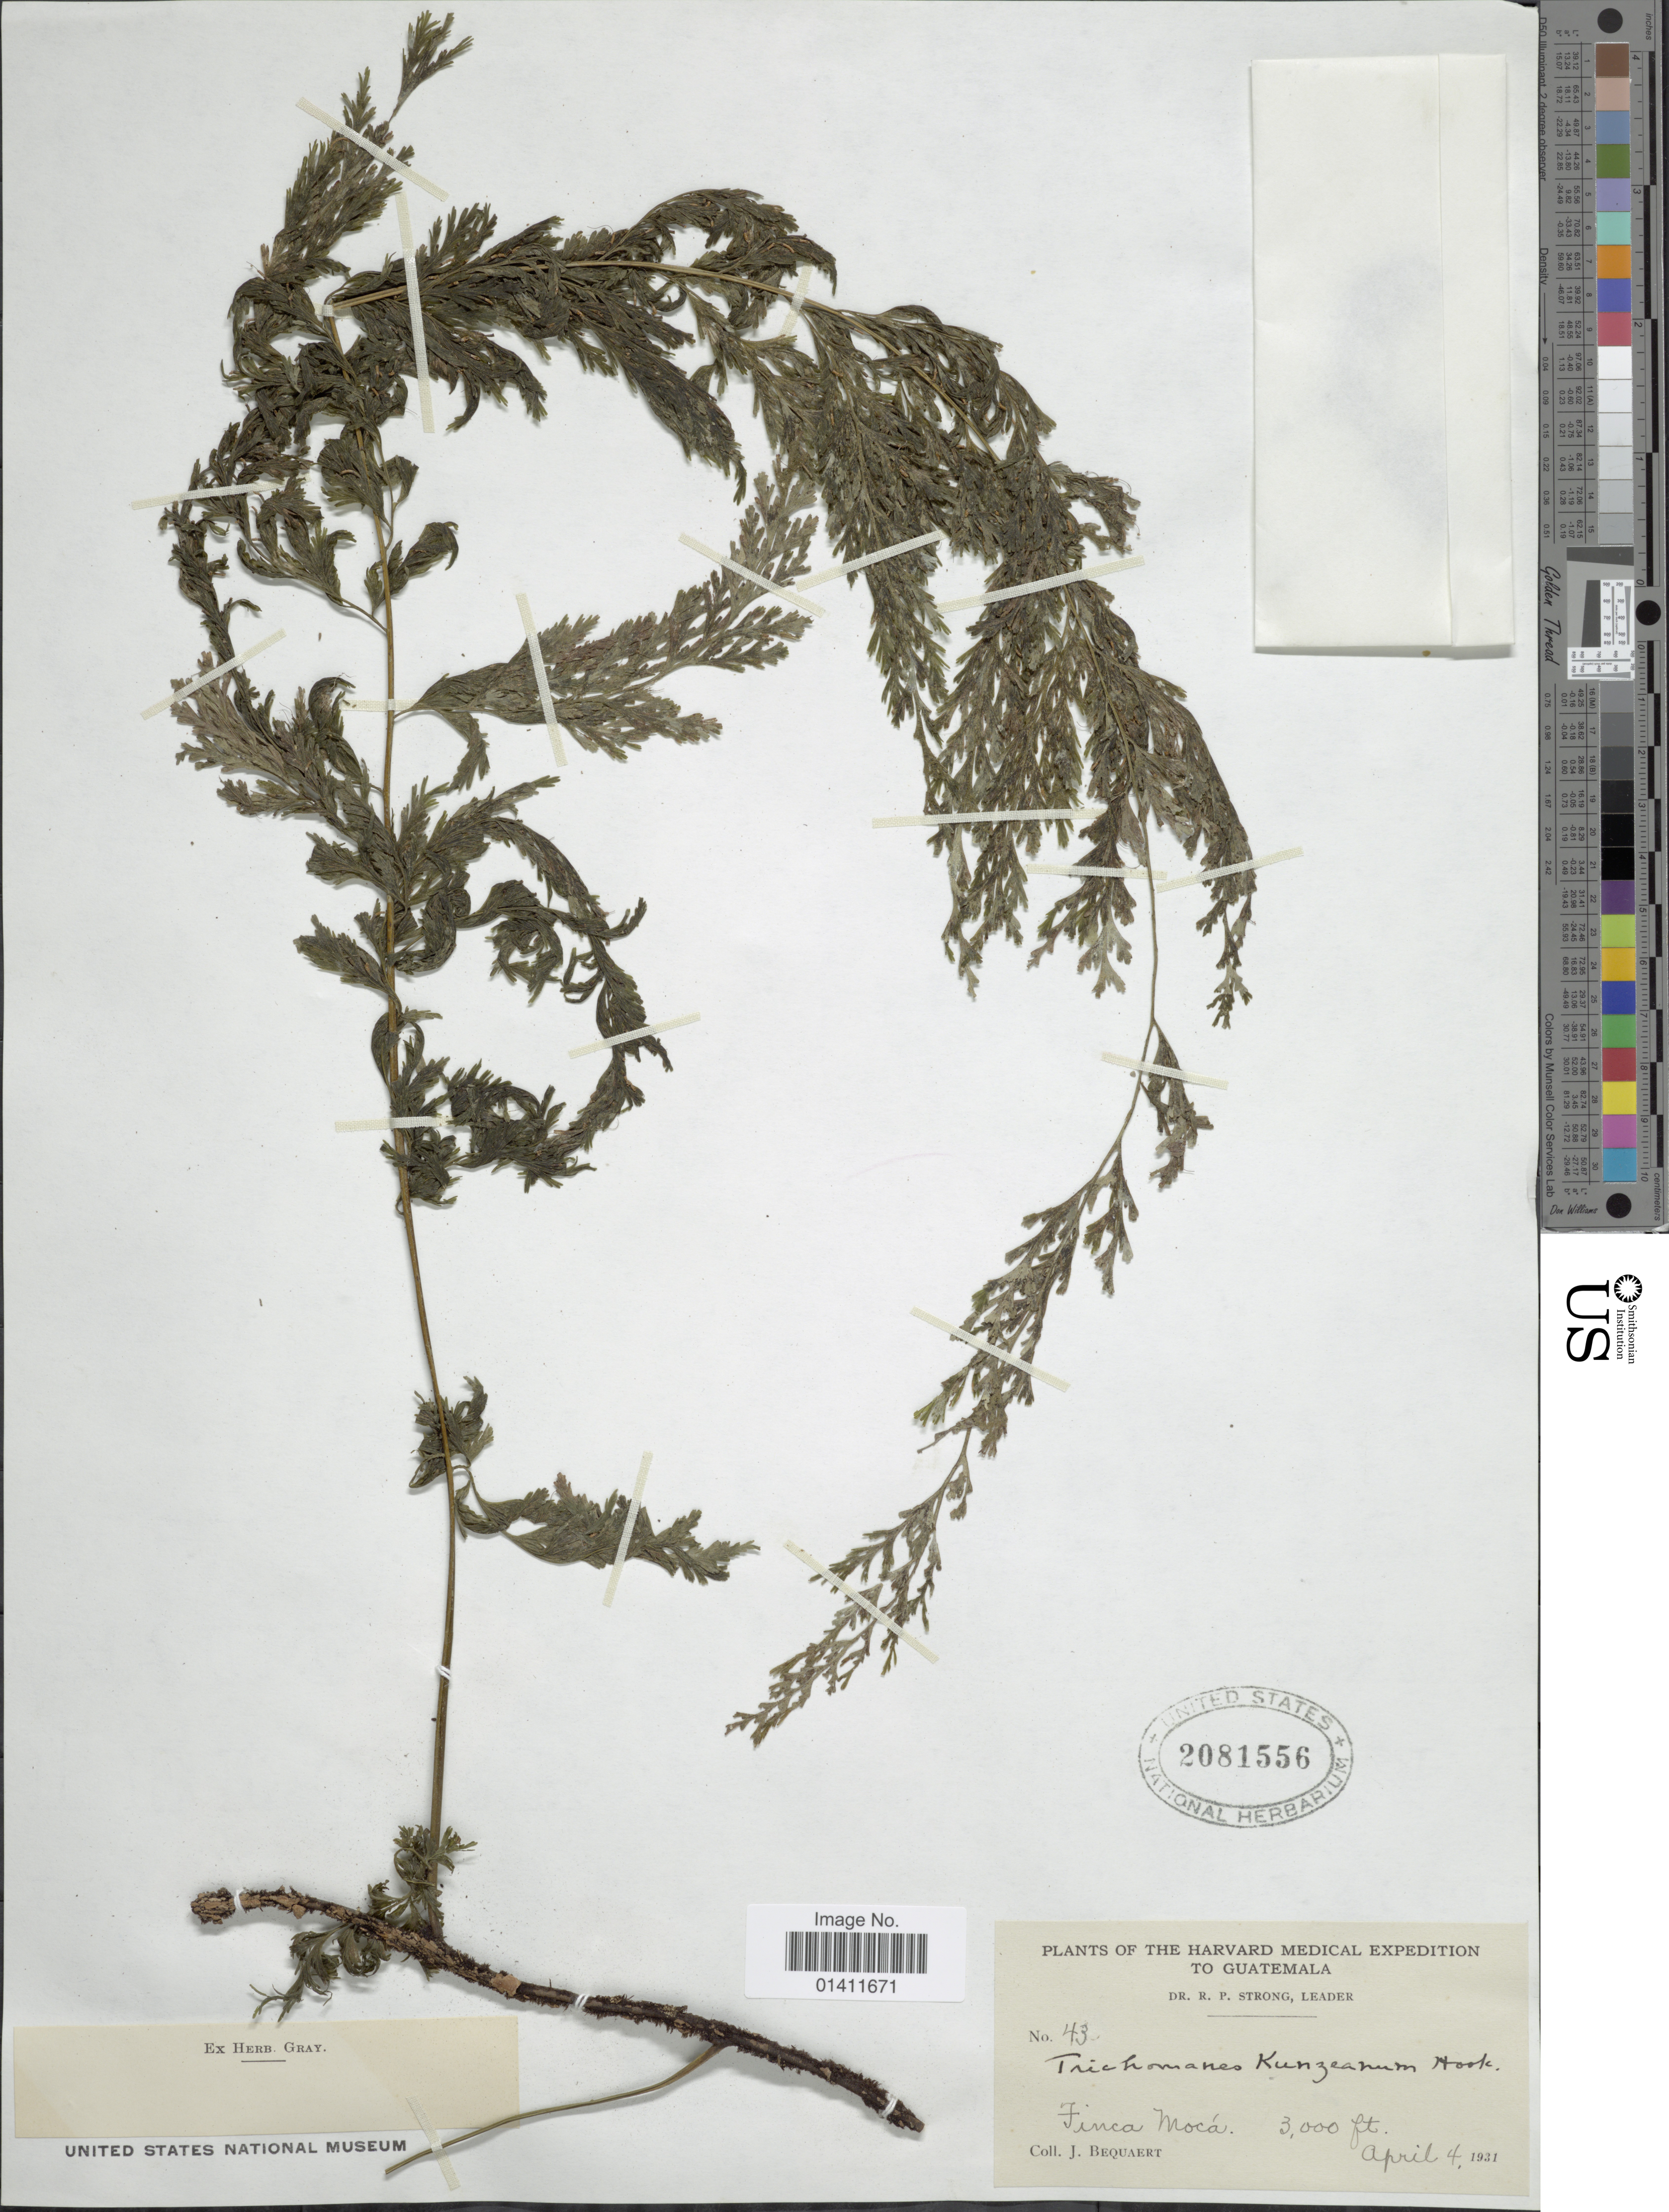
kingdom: Plantae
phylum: Tracheophyta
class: Polypodiopsida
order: Hymenophyllales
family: Hymenophyllaceae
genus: Vandenboschia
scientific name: Vandenboschia radicans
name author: (Sw.) Copel.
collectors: J. Bequaert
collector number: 43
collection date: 1931-04-04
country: Guatemala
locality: Finca Moca.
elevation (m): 914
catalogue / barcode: US 2081556